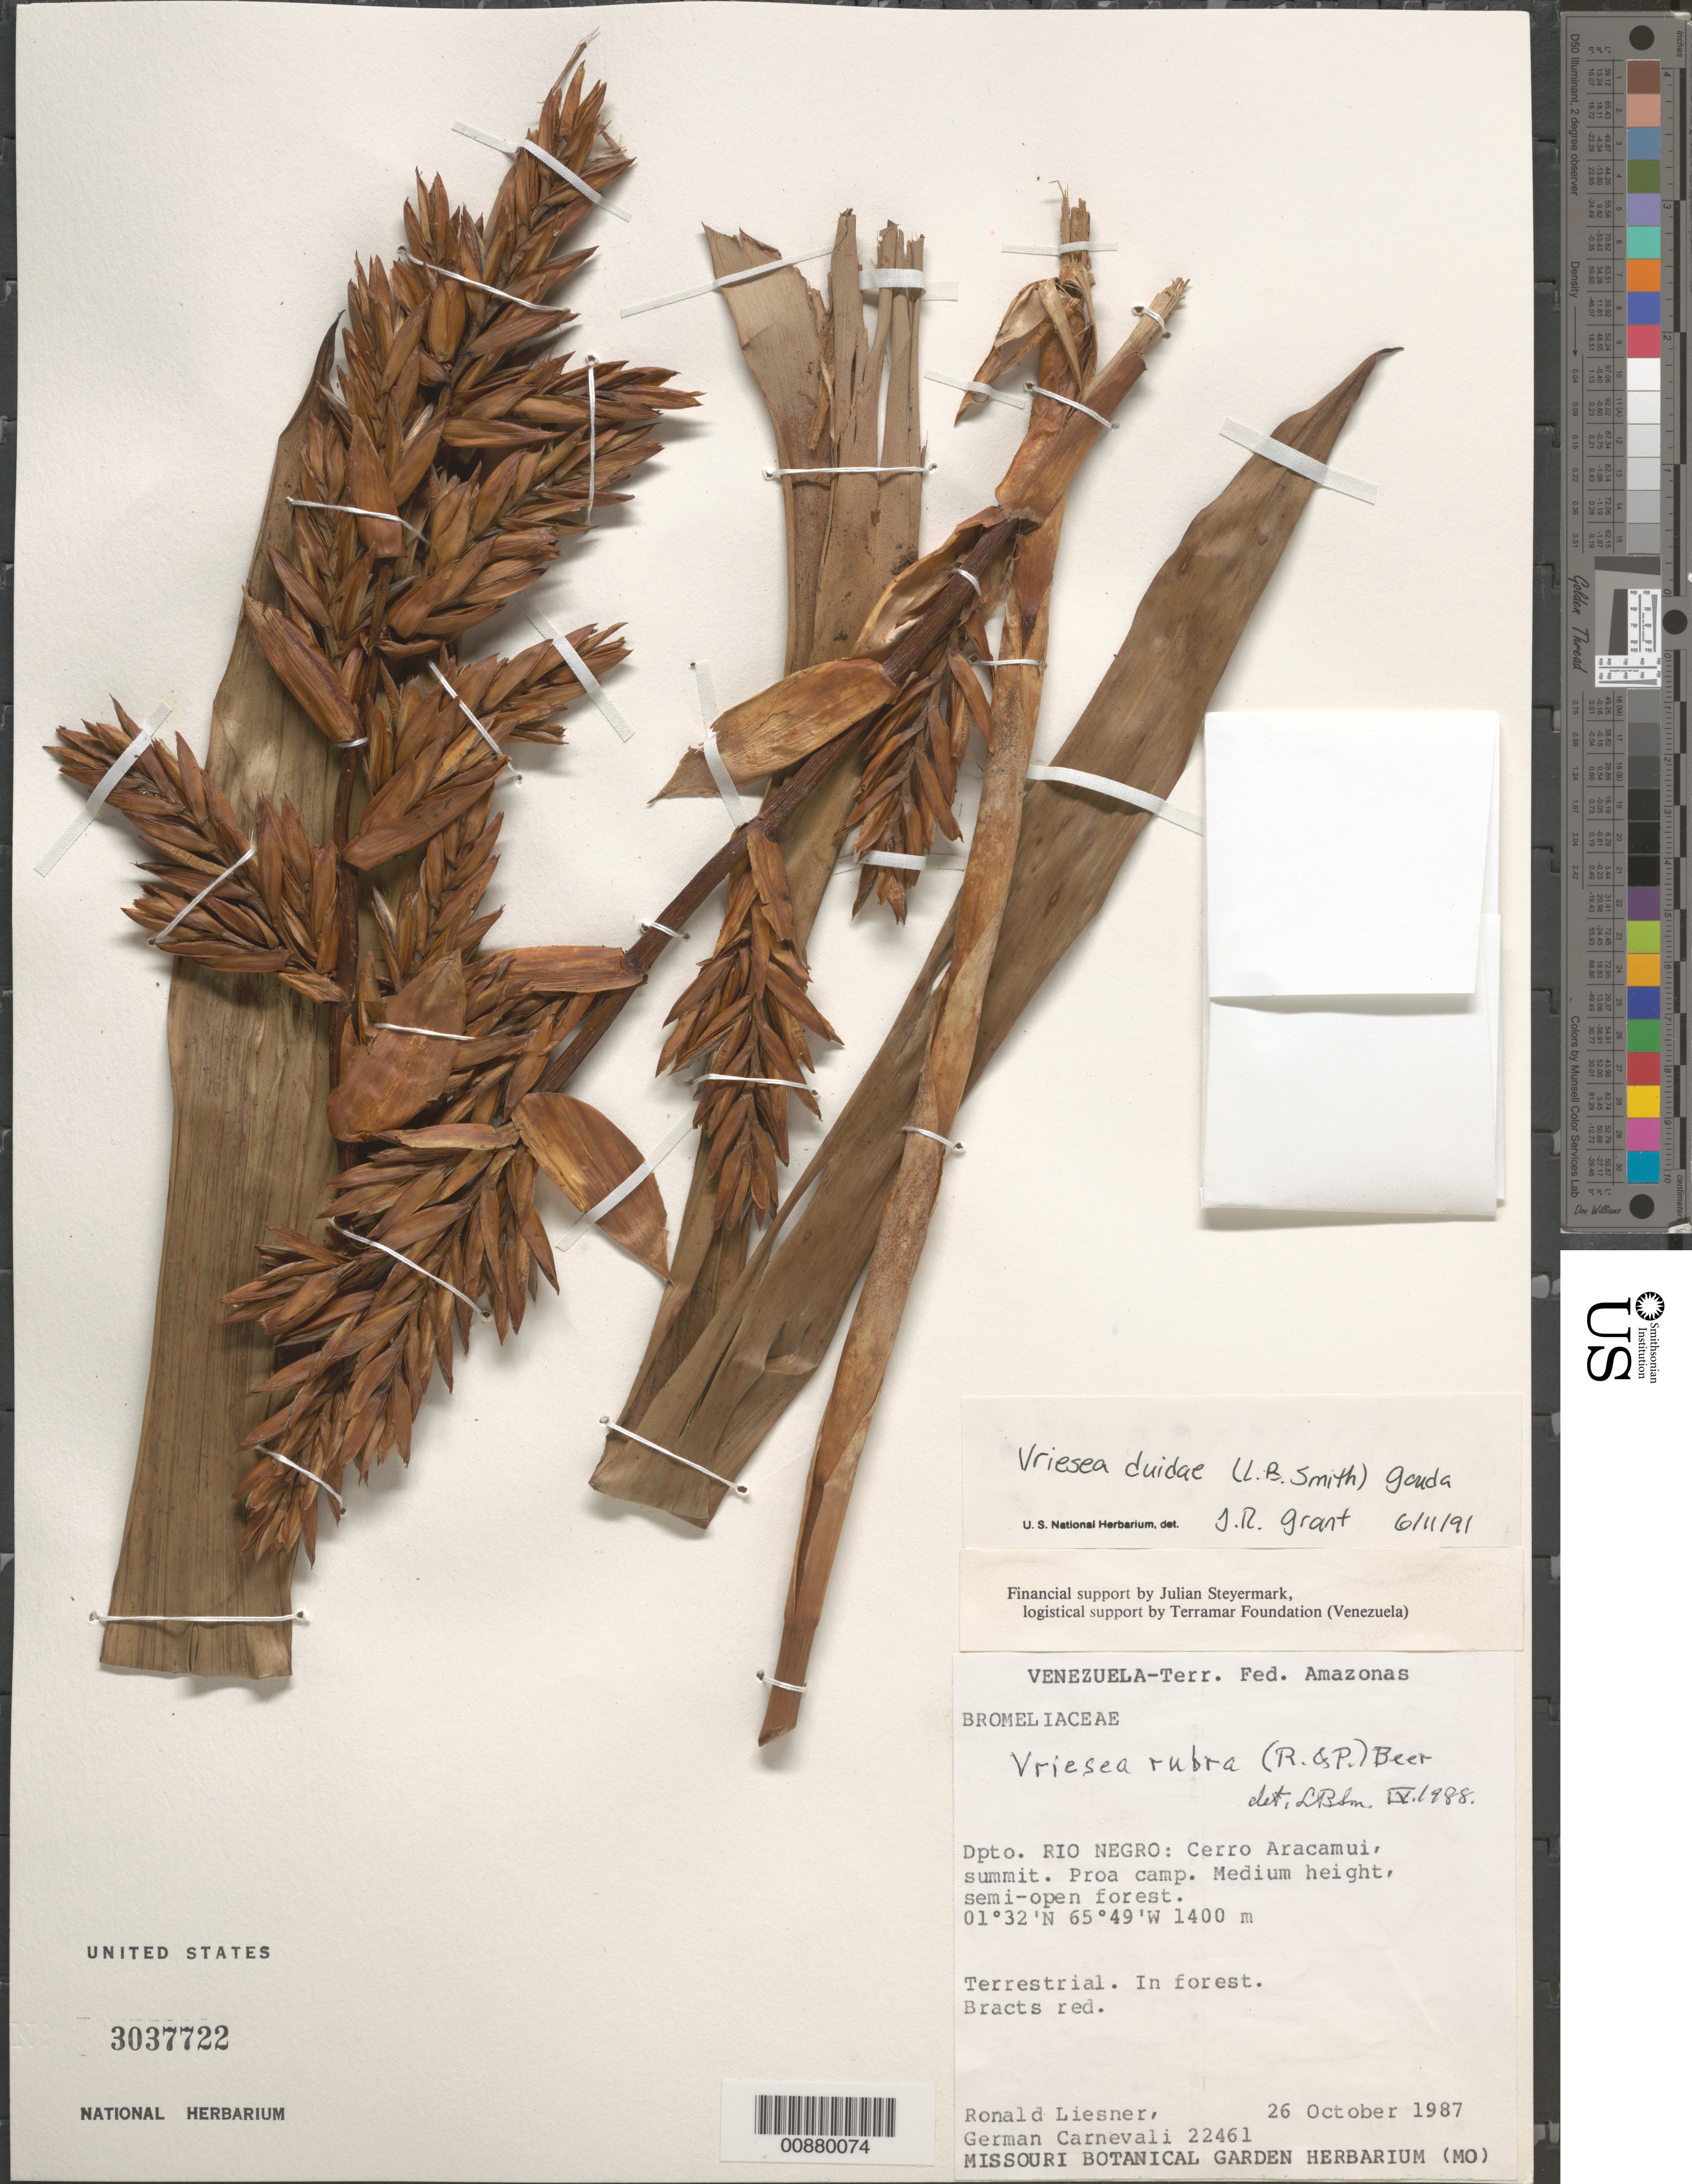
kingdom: Plantae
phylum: Tracheophyta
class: Liliopsida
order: Poales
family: Bromeliaceae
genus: Vriesea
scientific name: Vriesea duidae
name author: (L.B. Sm.) Gouda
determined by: Grant, J. R., (SWITZERLAND)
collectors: R. L. Liesner & G. Carnevali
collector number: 22461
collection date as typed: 26-Oct-87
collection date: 1987-10-26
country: Venezuela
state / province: Amazonas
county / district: Río Negro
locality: Cerro Aracamuni, summit; Proa camp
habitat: Forest; medium height, semi-open forest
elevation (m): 1400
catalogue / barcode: US 3037722